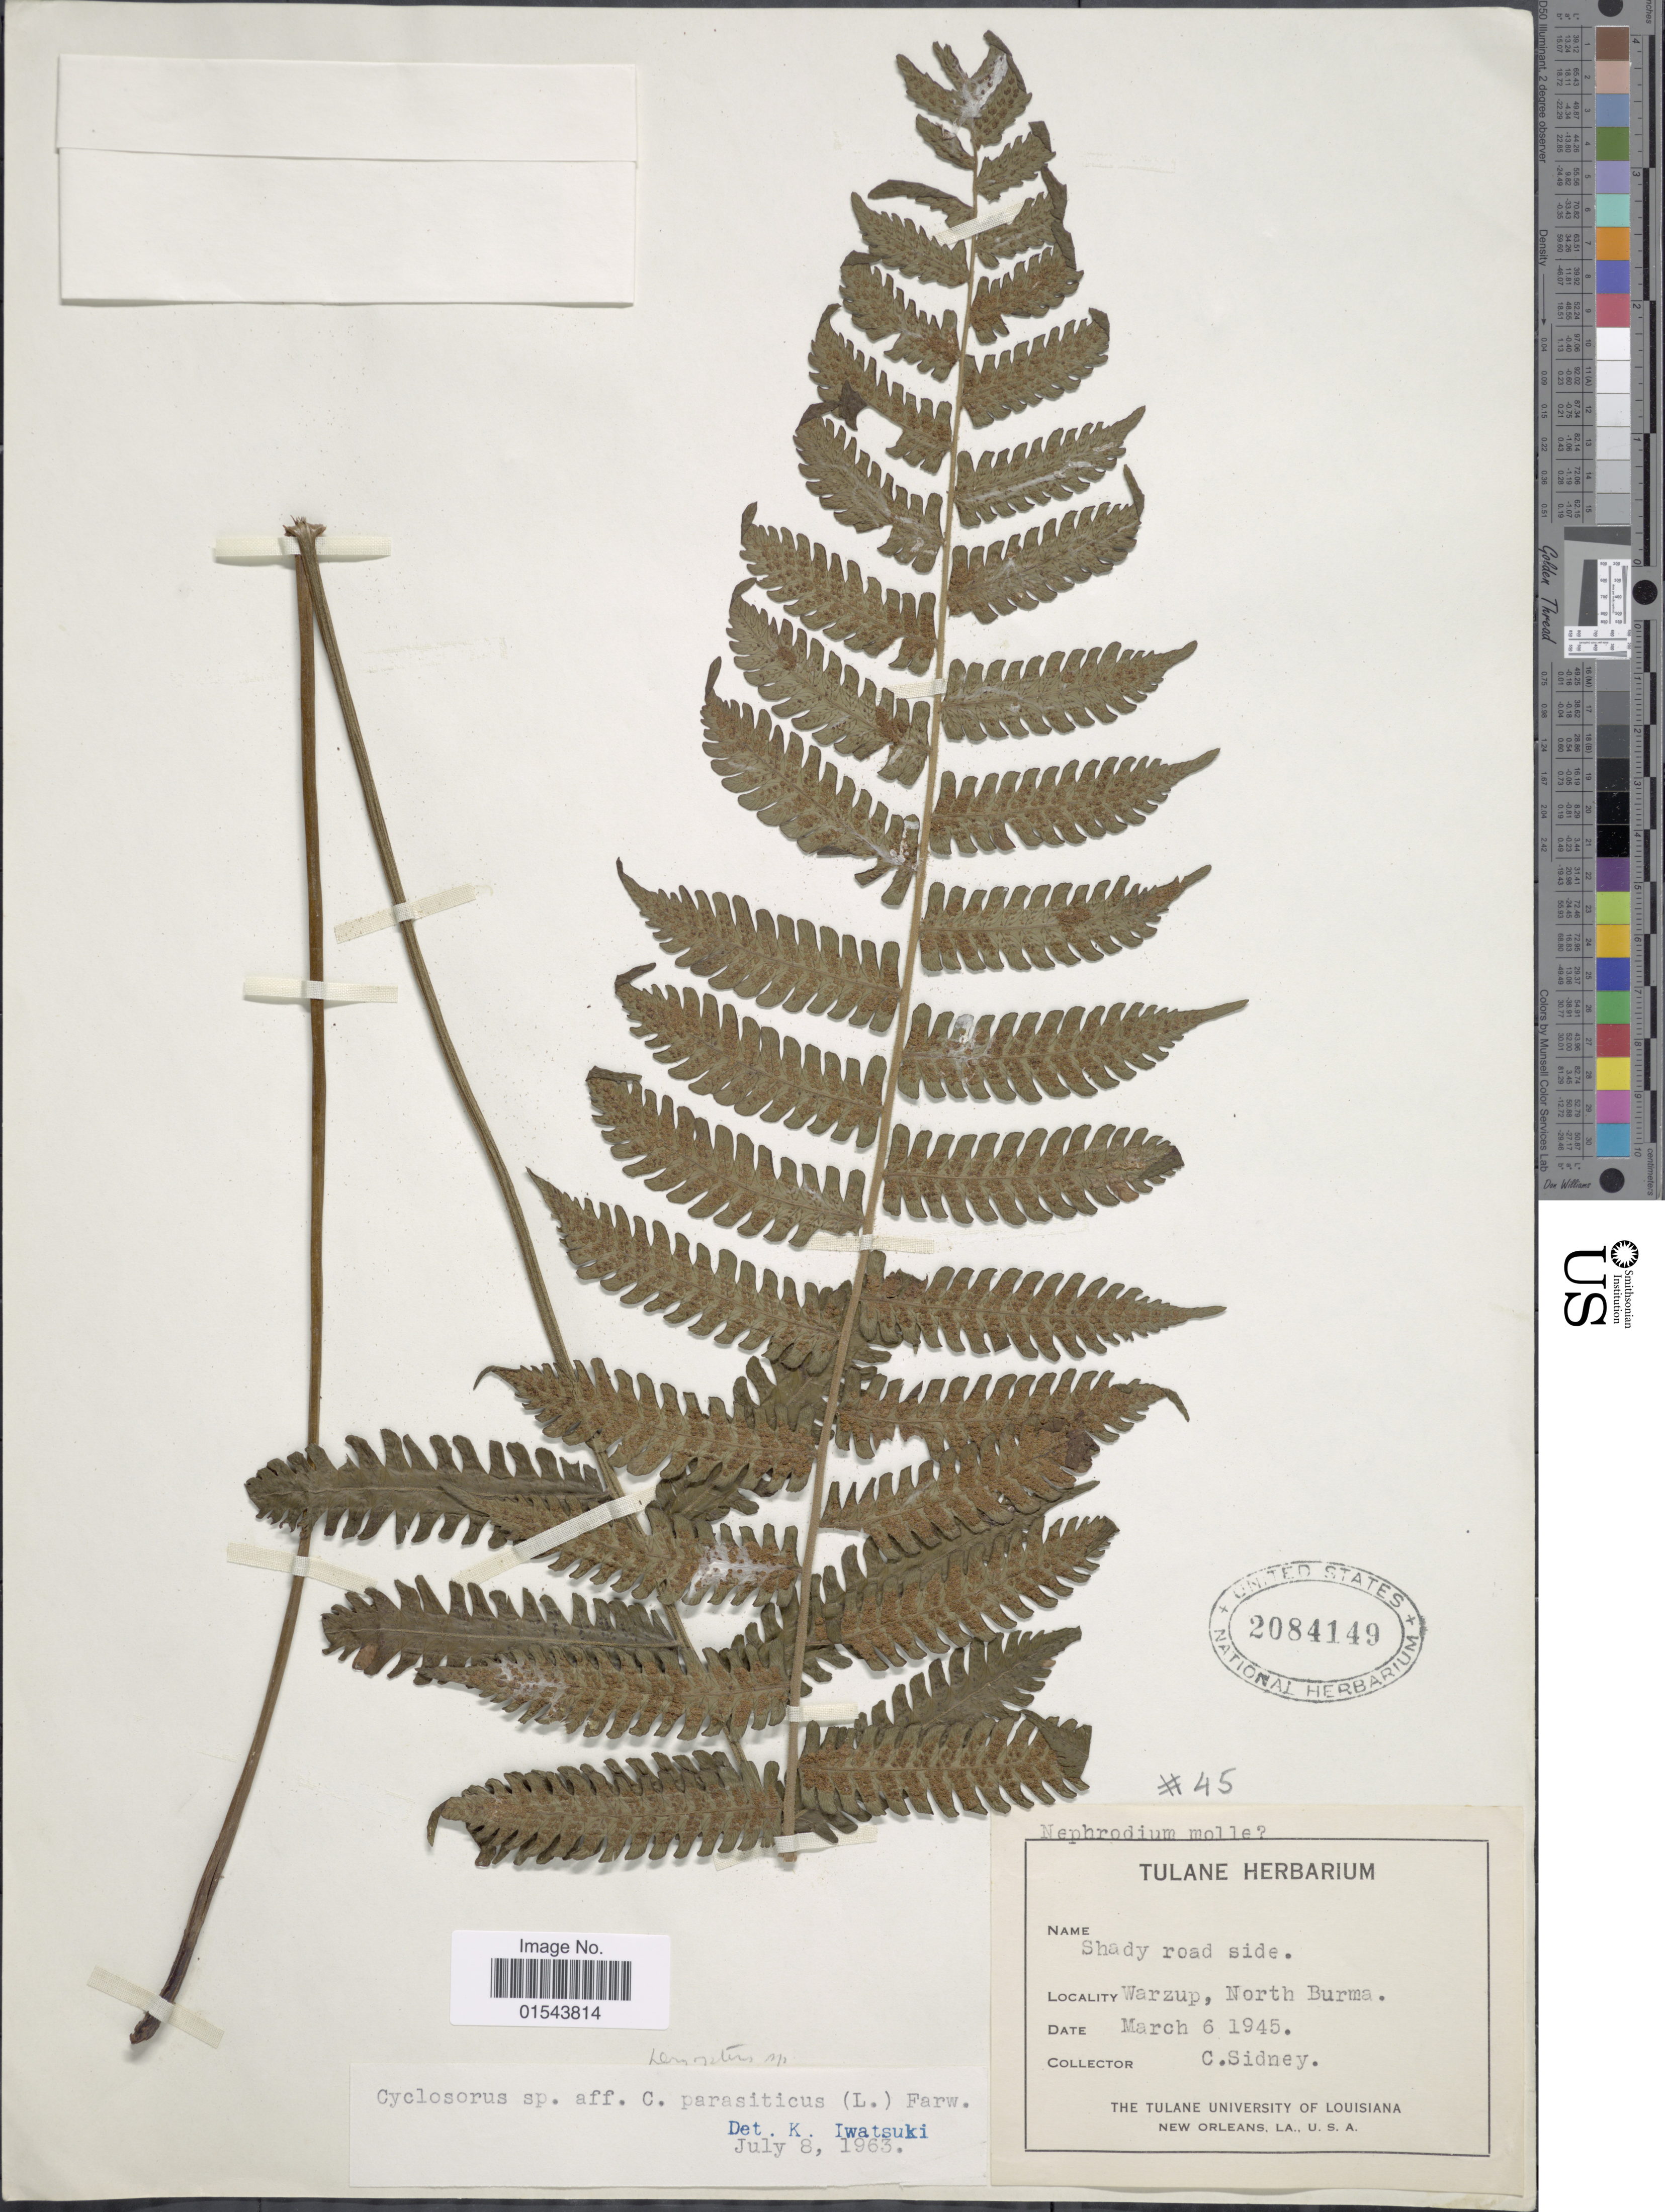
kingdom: Plantae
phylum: Tracheophyta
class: Polypodiopsida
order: Polypodiales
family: Thelypteridaceae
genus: Christella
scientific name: Christella parasitica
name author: (L.) H. Lév.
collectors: C. Sidney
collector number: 45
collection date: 1945-03-06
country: Myanmar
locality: Warzup, North Burma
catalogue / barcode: US 2084149